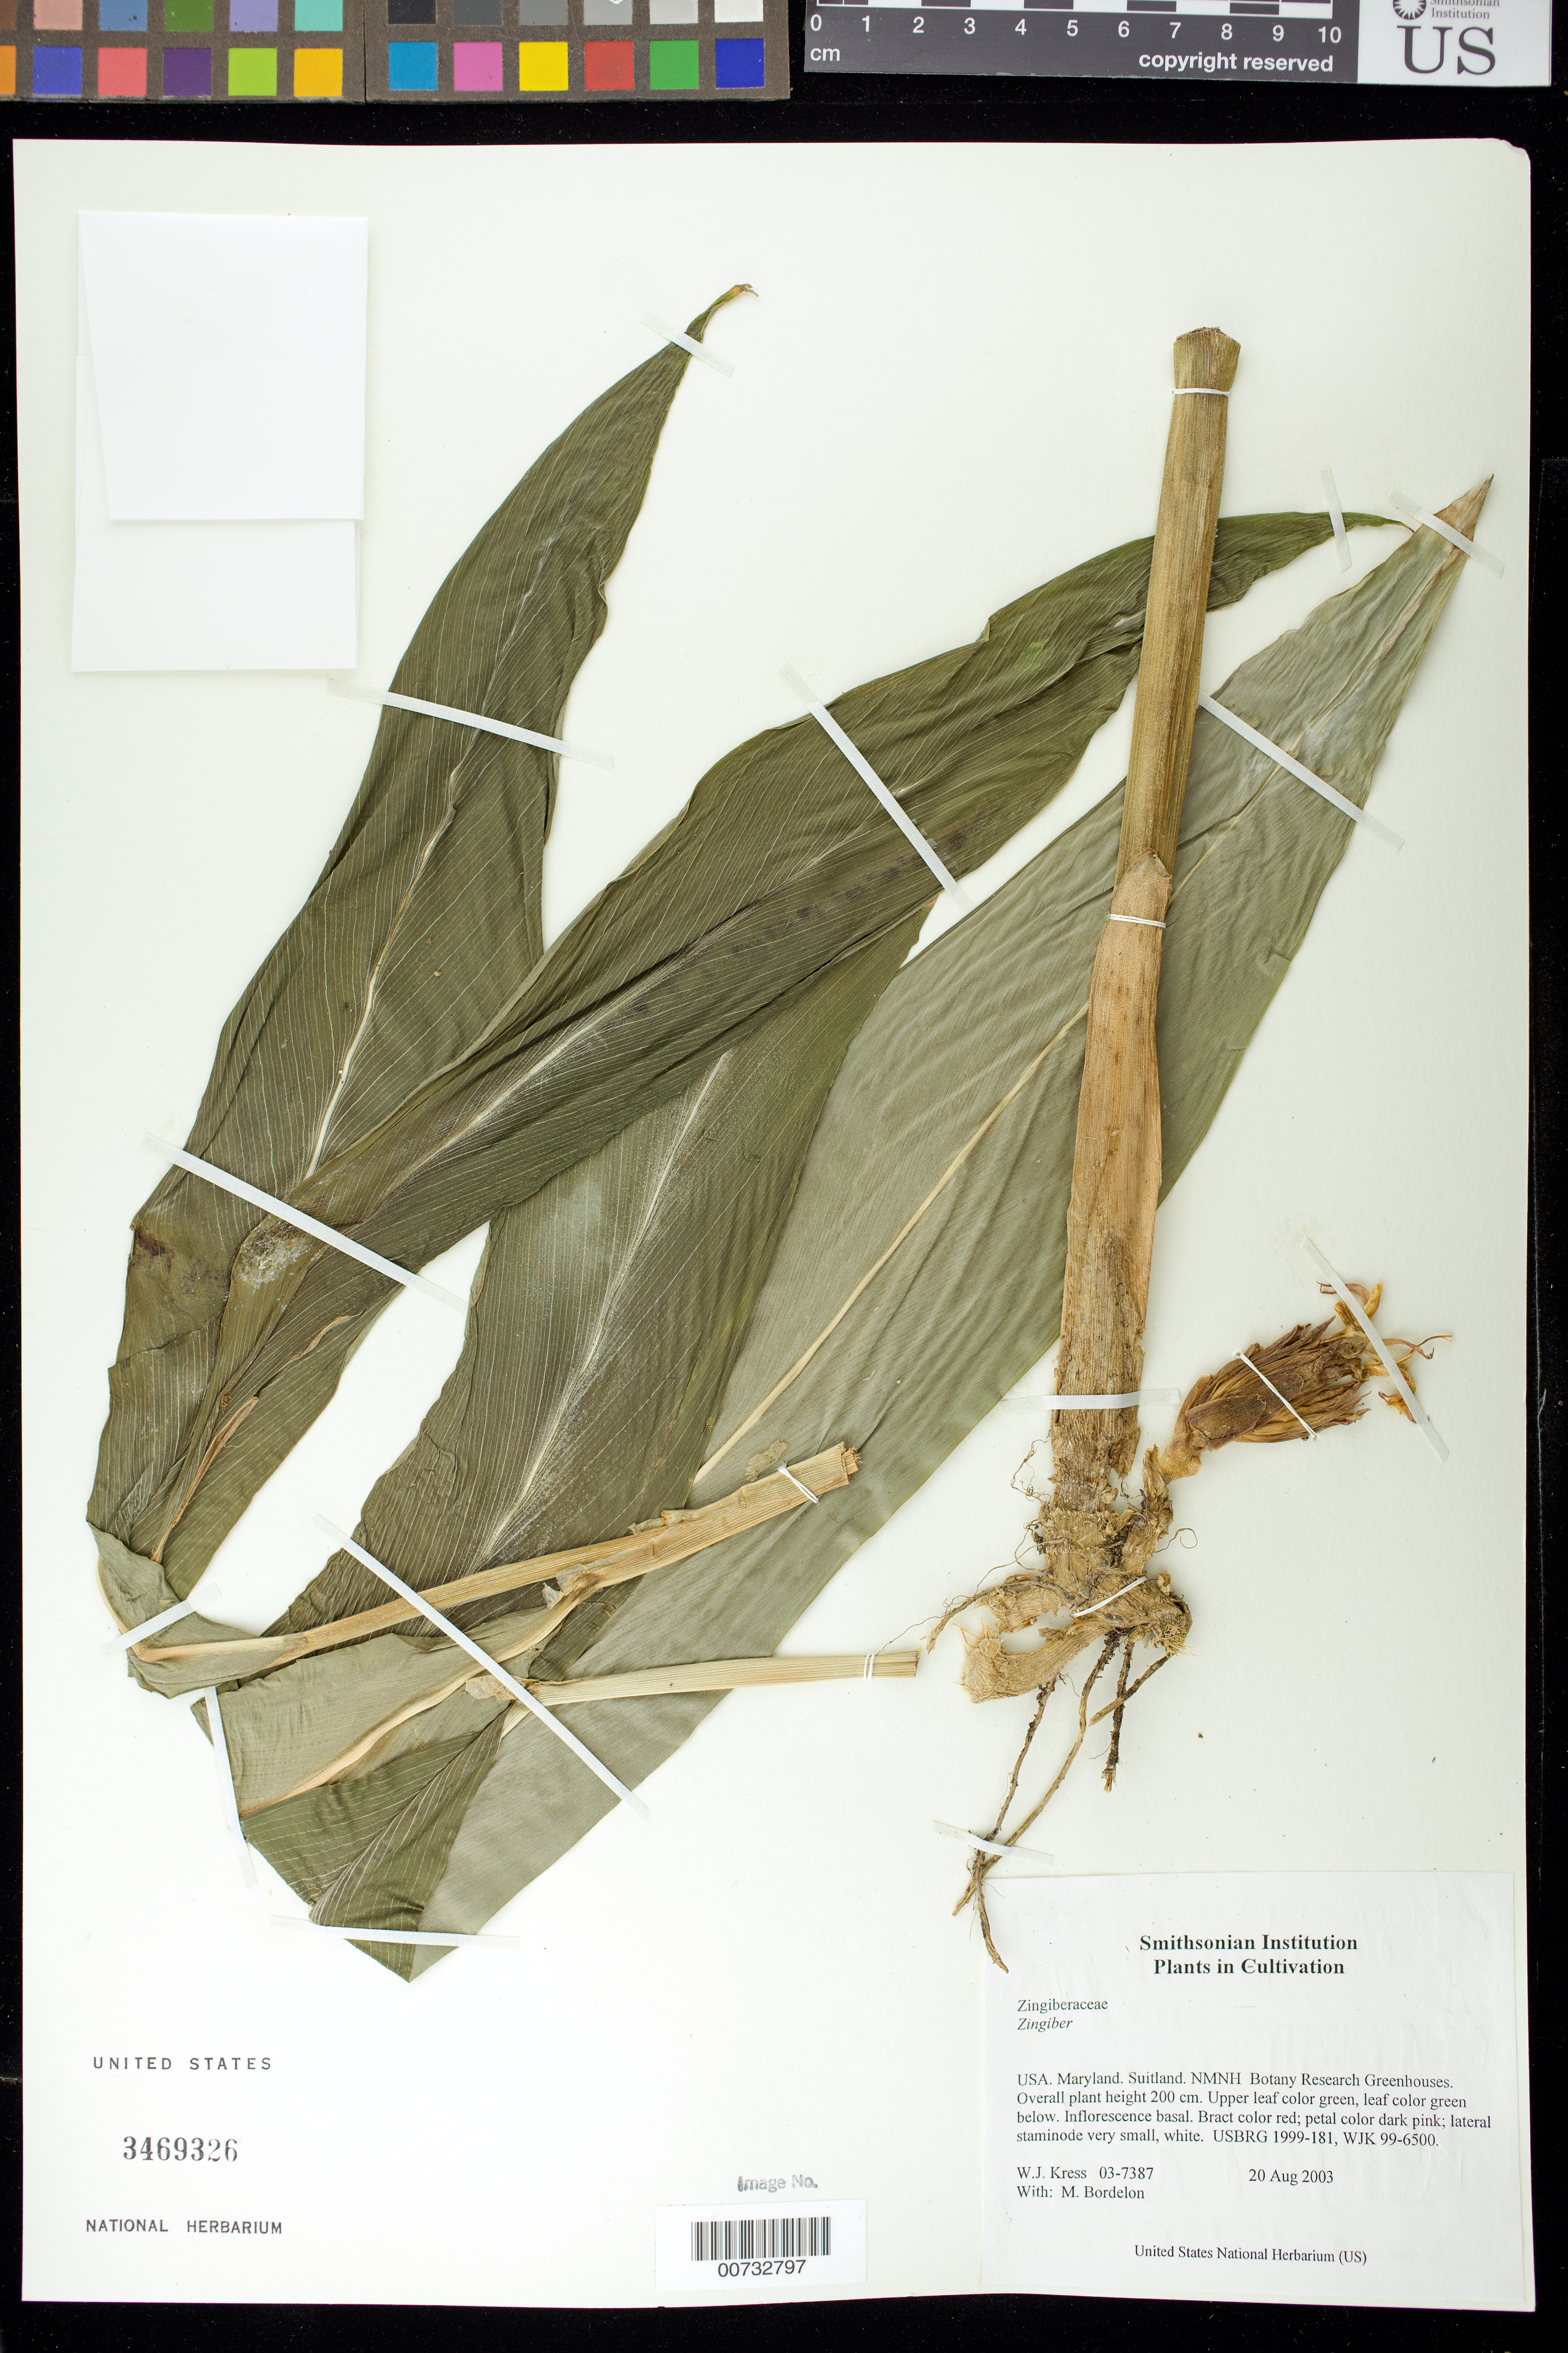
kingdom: Plantae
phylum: Tracheophyta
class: Liliopsida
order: Zingiberales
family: Zingiberaceae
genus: Zingiber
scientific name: Zingiber sp.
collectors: W. J. Kress & M. Bordelon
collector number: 03-7387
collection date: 2003-08-20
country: United States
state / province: Maryland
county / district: Prince George's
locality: NMNH Botany Research Greenhouses. Suitland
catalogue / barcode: US 3469326